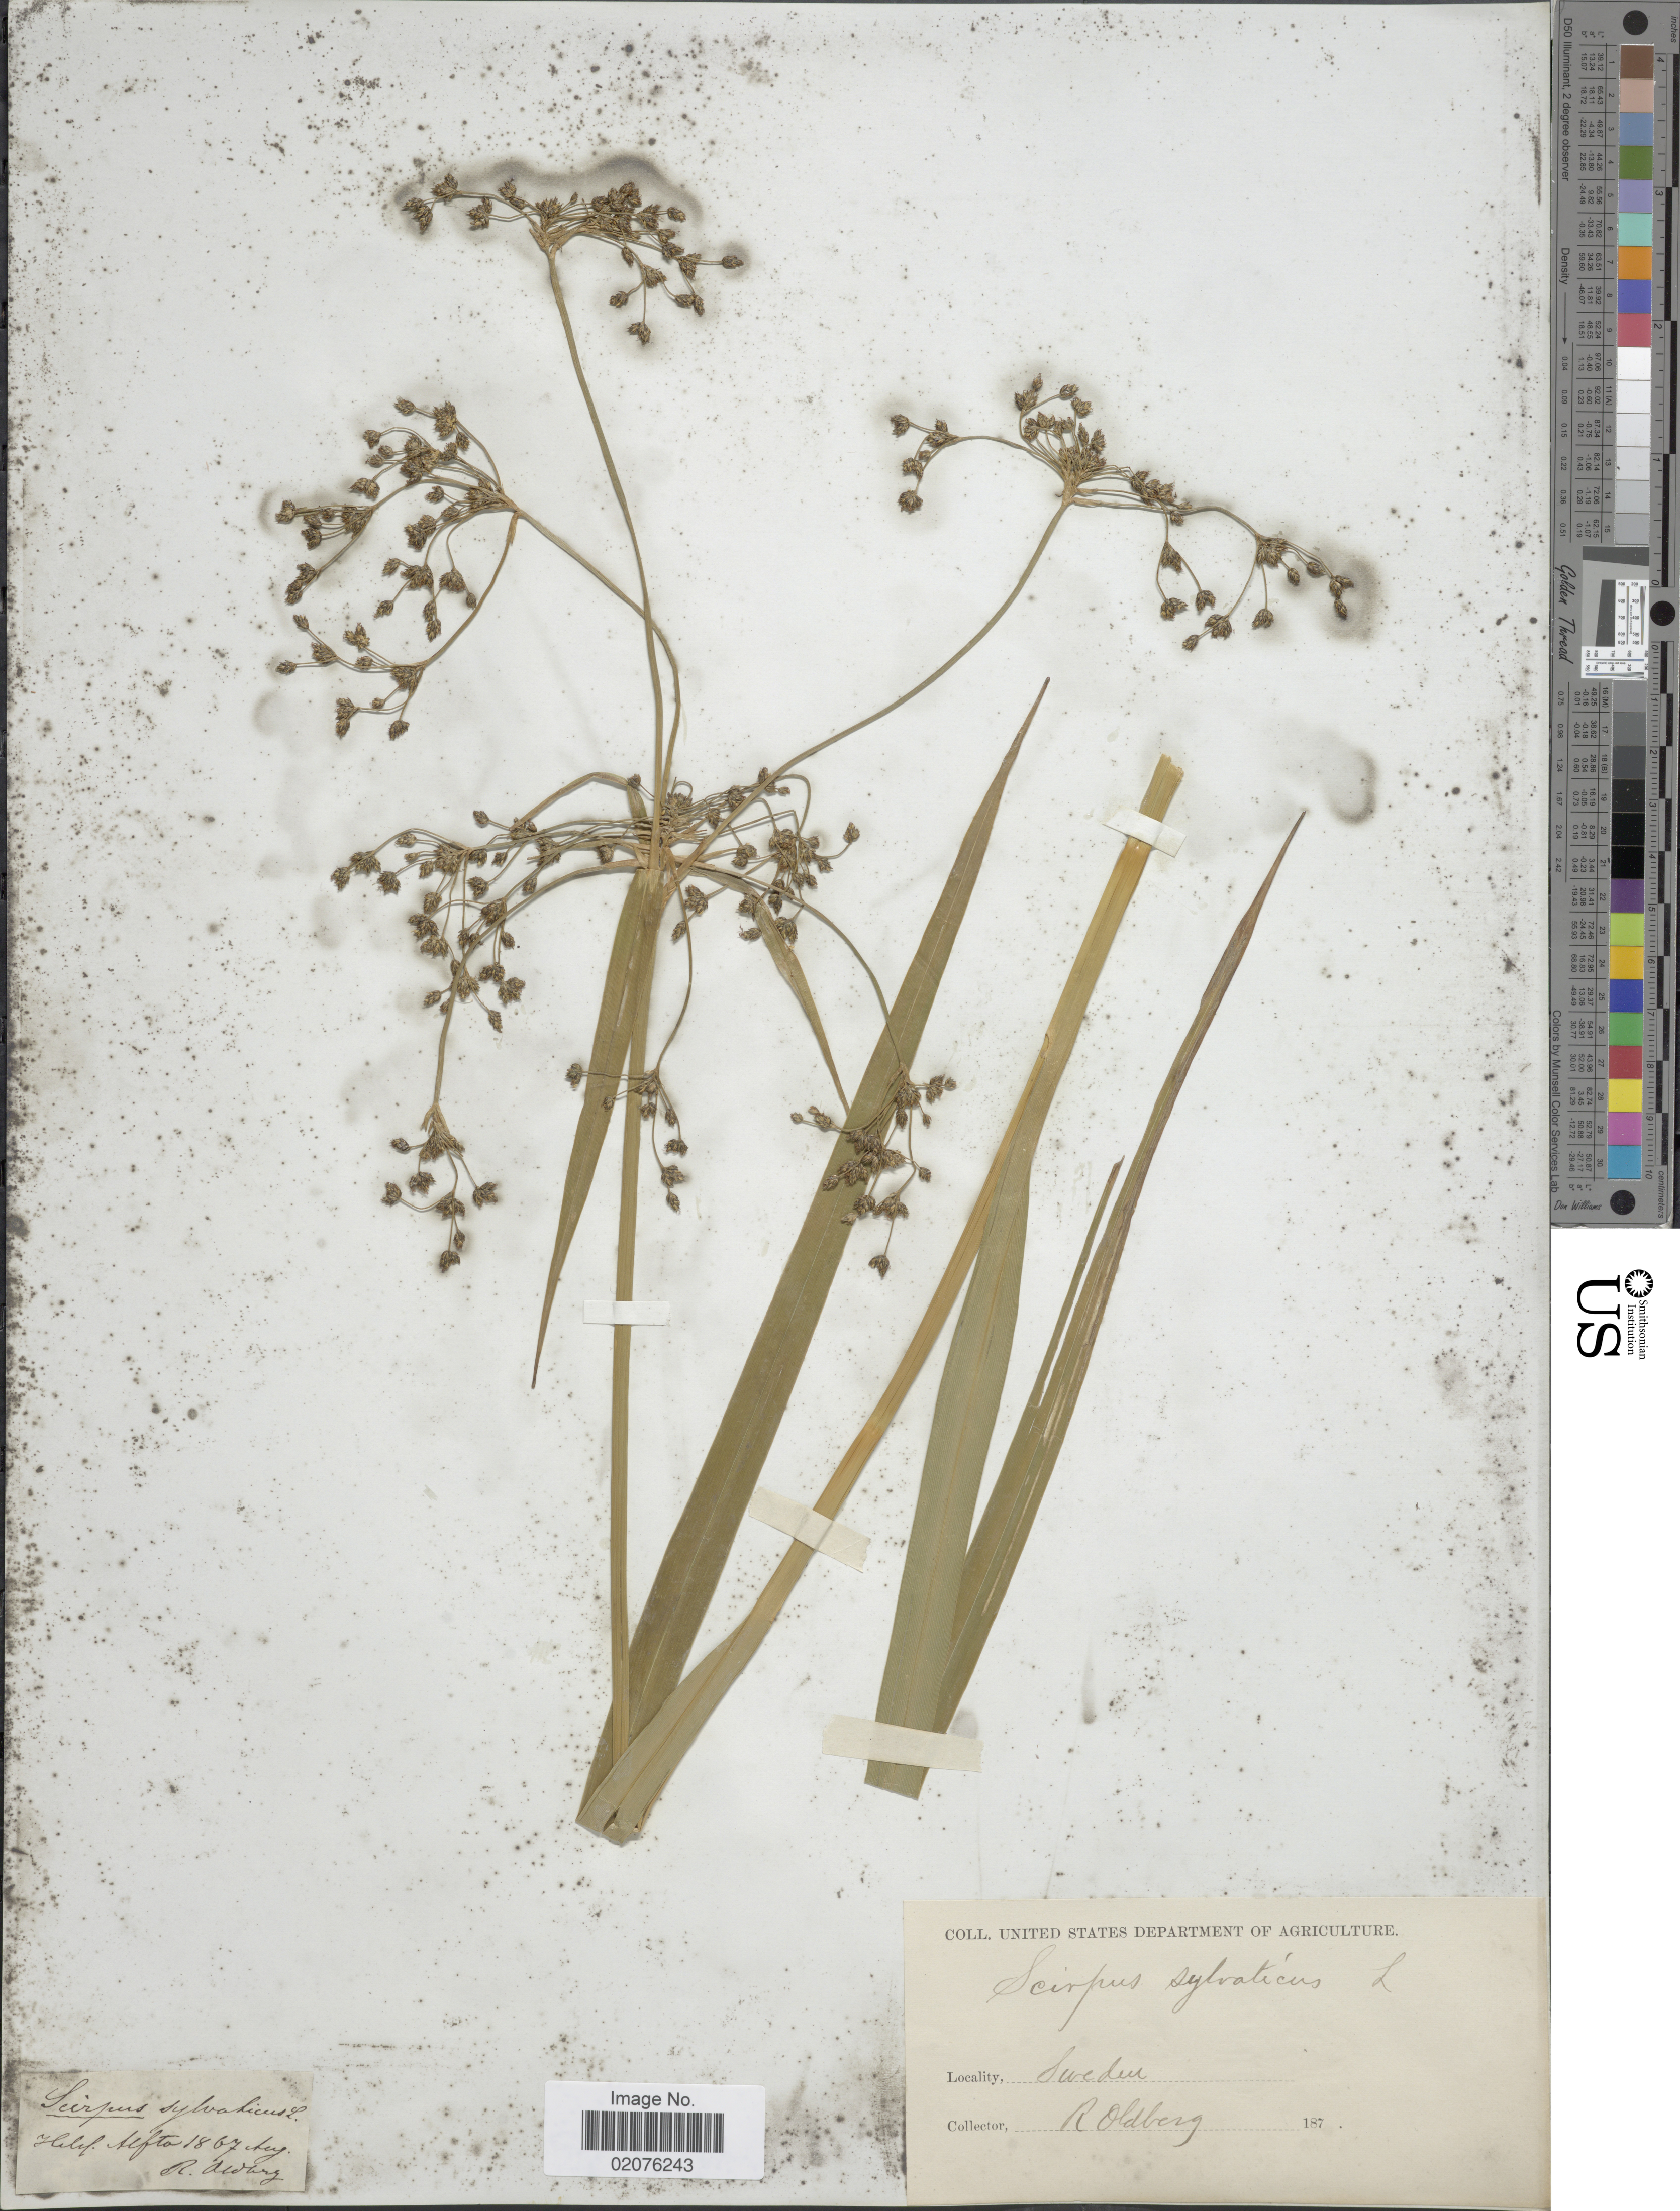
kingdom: Plantae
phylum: Tracheophyta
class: Liliopsida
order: Poales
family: Cyperaceae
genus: Scirpus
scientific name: Scirpus sylvaticus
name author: L.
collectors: R. Oldberg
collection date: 1867-08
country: Sweden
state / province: Gävleborg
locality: Helef, Alfta